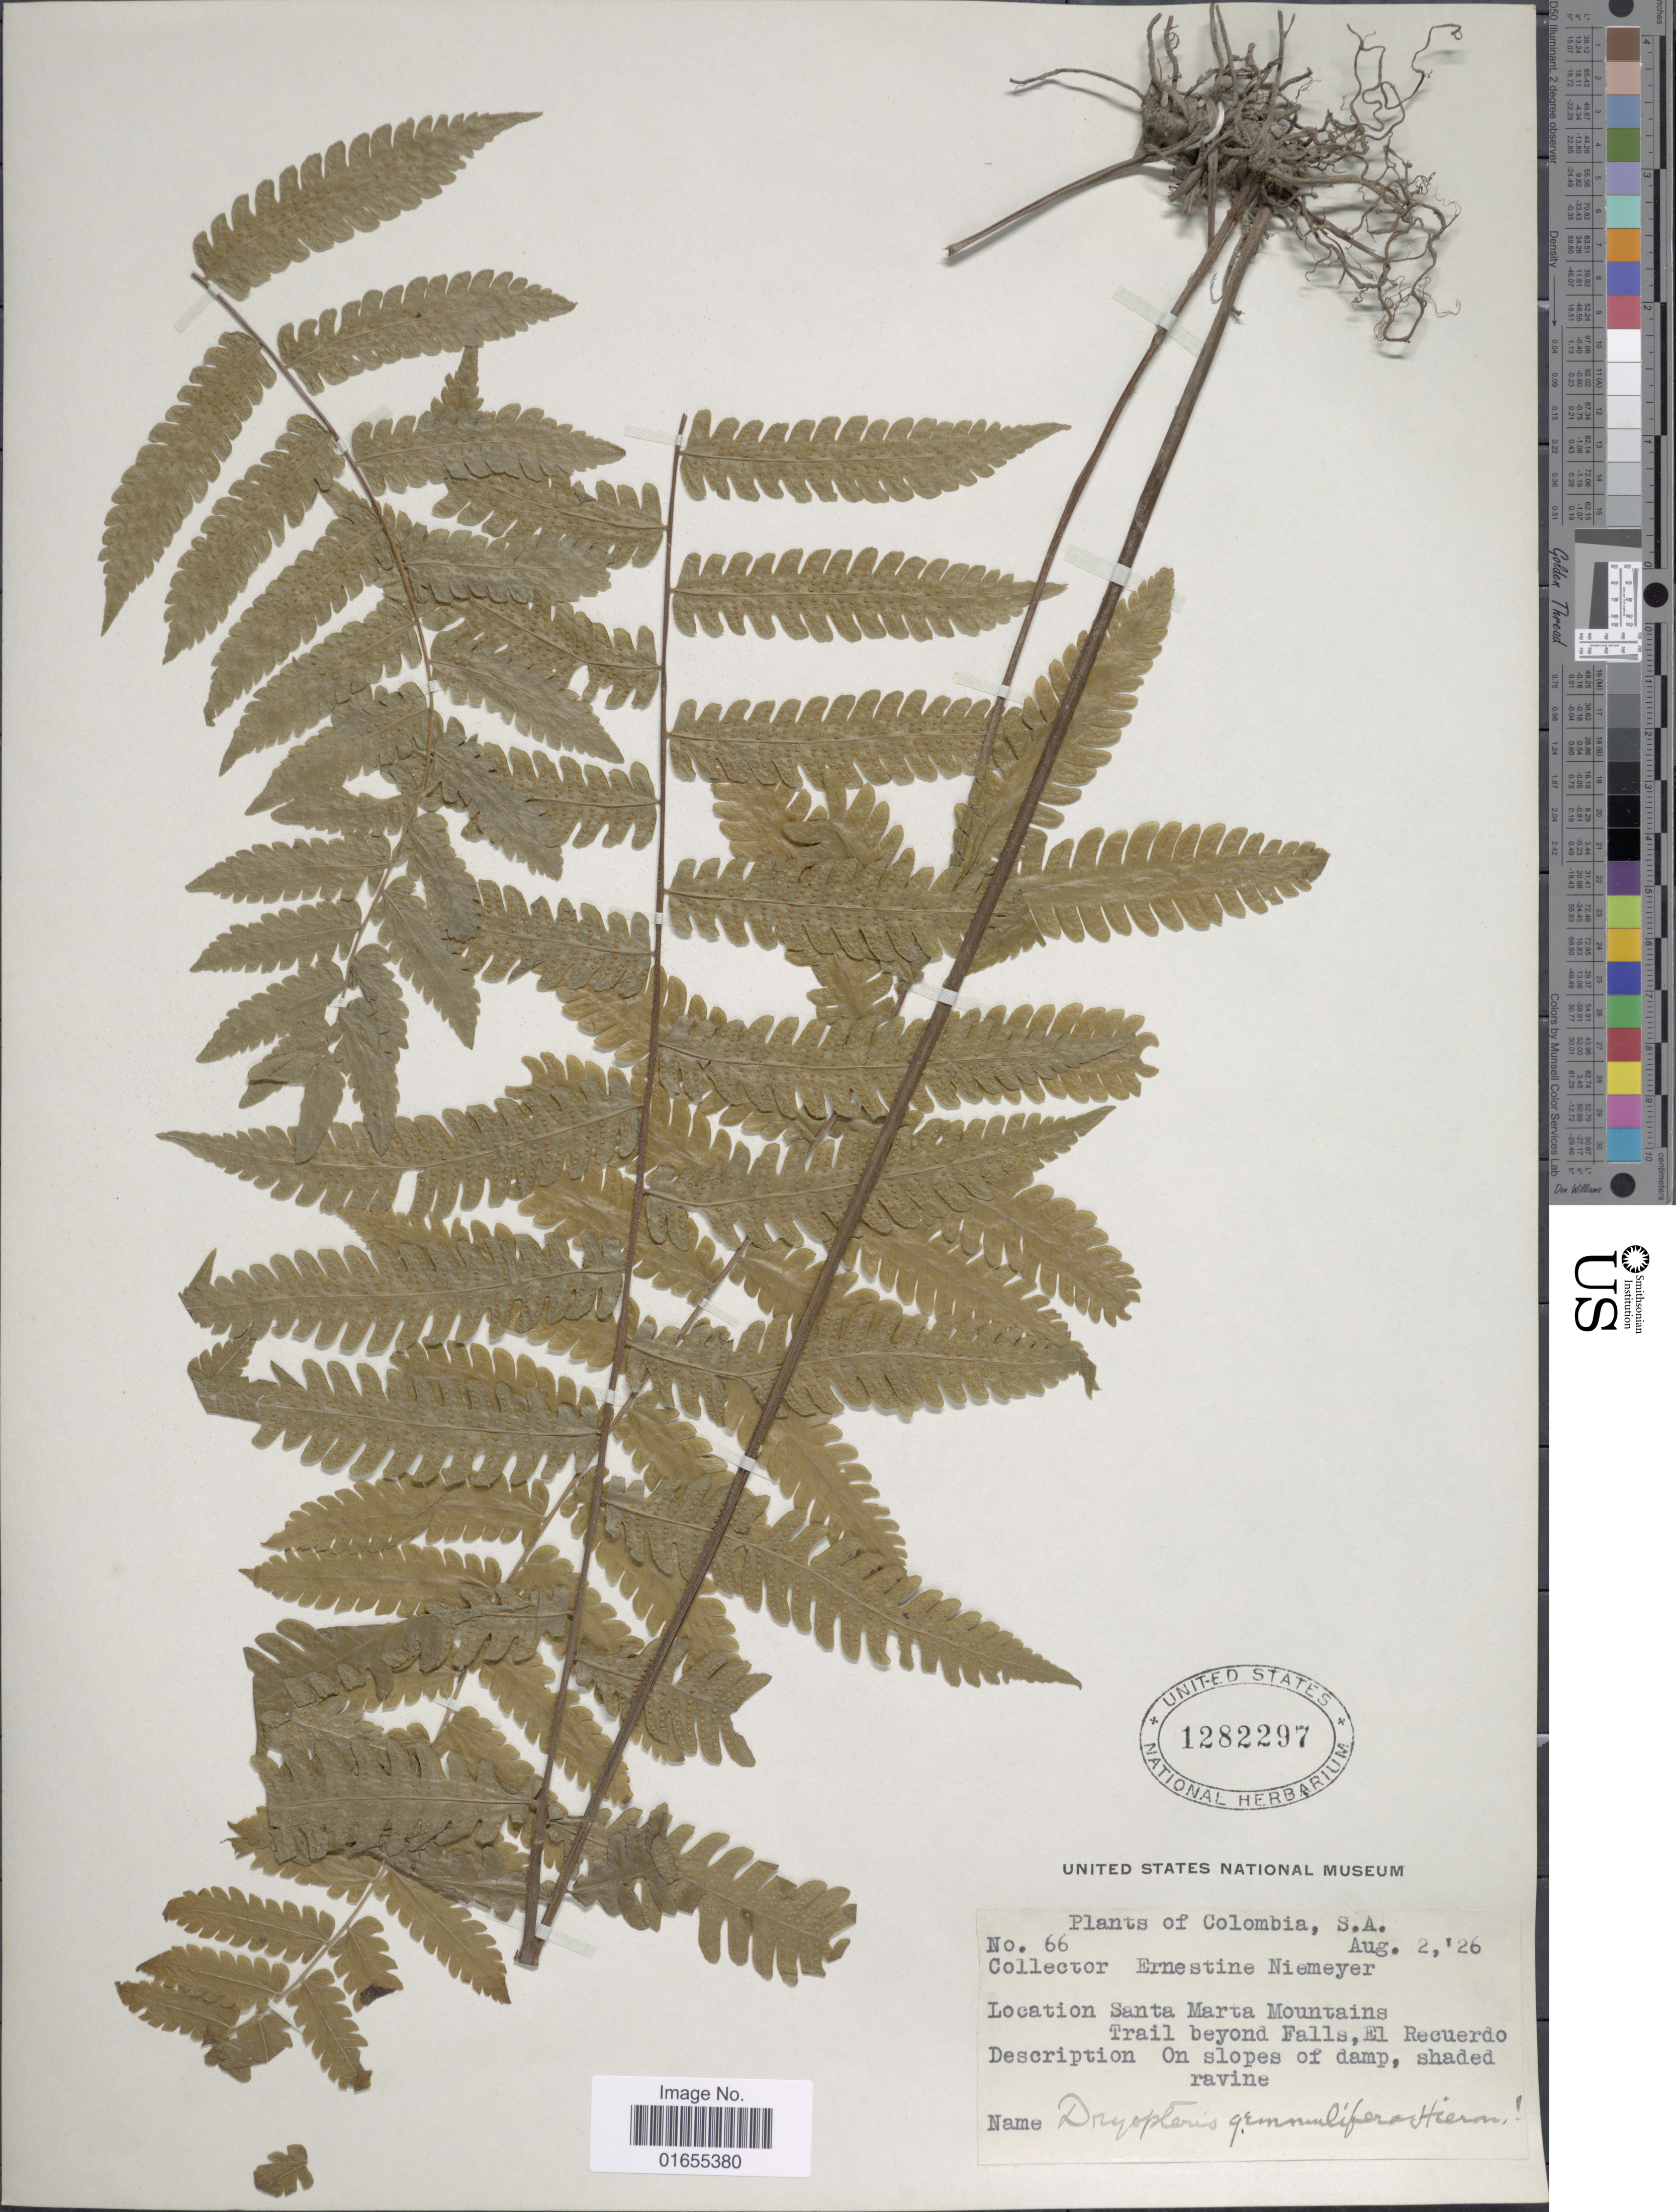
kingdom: Plantae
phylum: Tracheophyta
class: Polypodiopsida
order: Polypodiales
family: Thelypteridaceae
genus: Goniopteris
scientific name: Goniopteris gemmulifera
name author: (Hieron.) A.R. Sm. & D. Löve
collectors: E. H. Niemeyer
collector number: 66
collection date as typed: Transcribed d/m/y: 2/8/26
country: Colombia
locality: Santa Marta Mountains, Trail beyond Falls, El Recuerdo. Colombia S. A.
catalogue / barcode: US 1282297